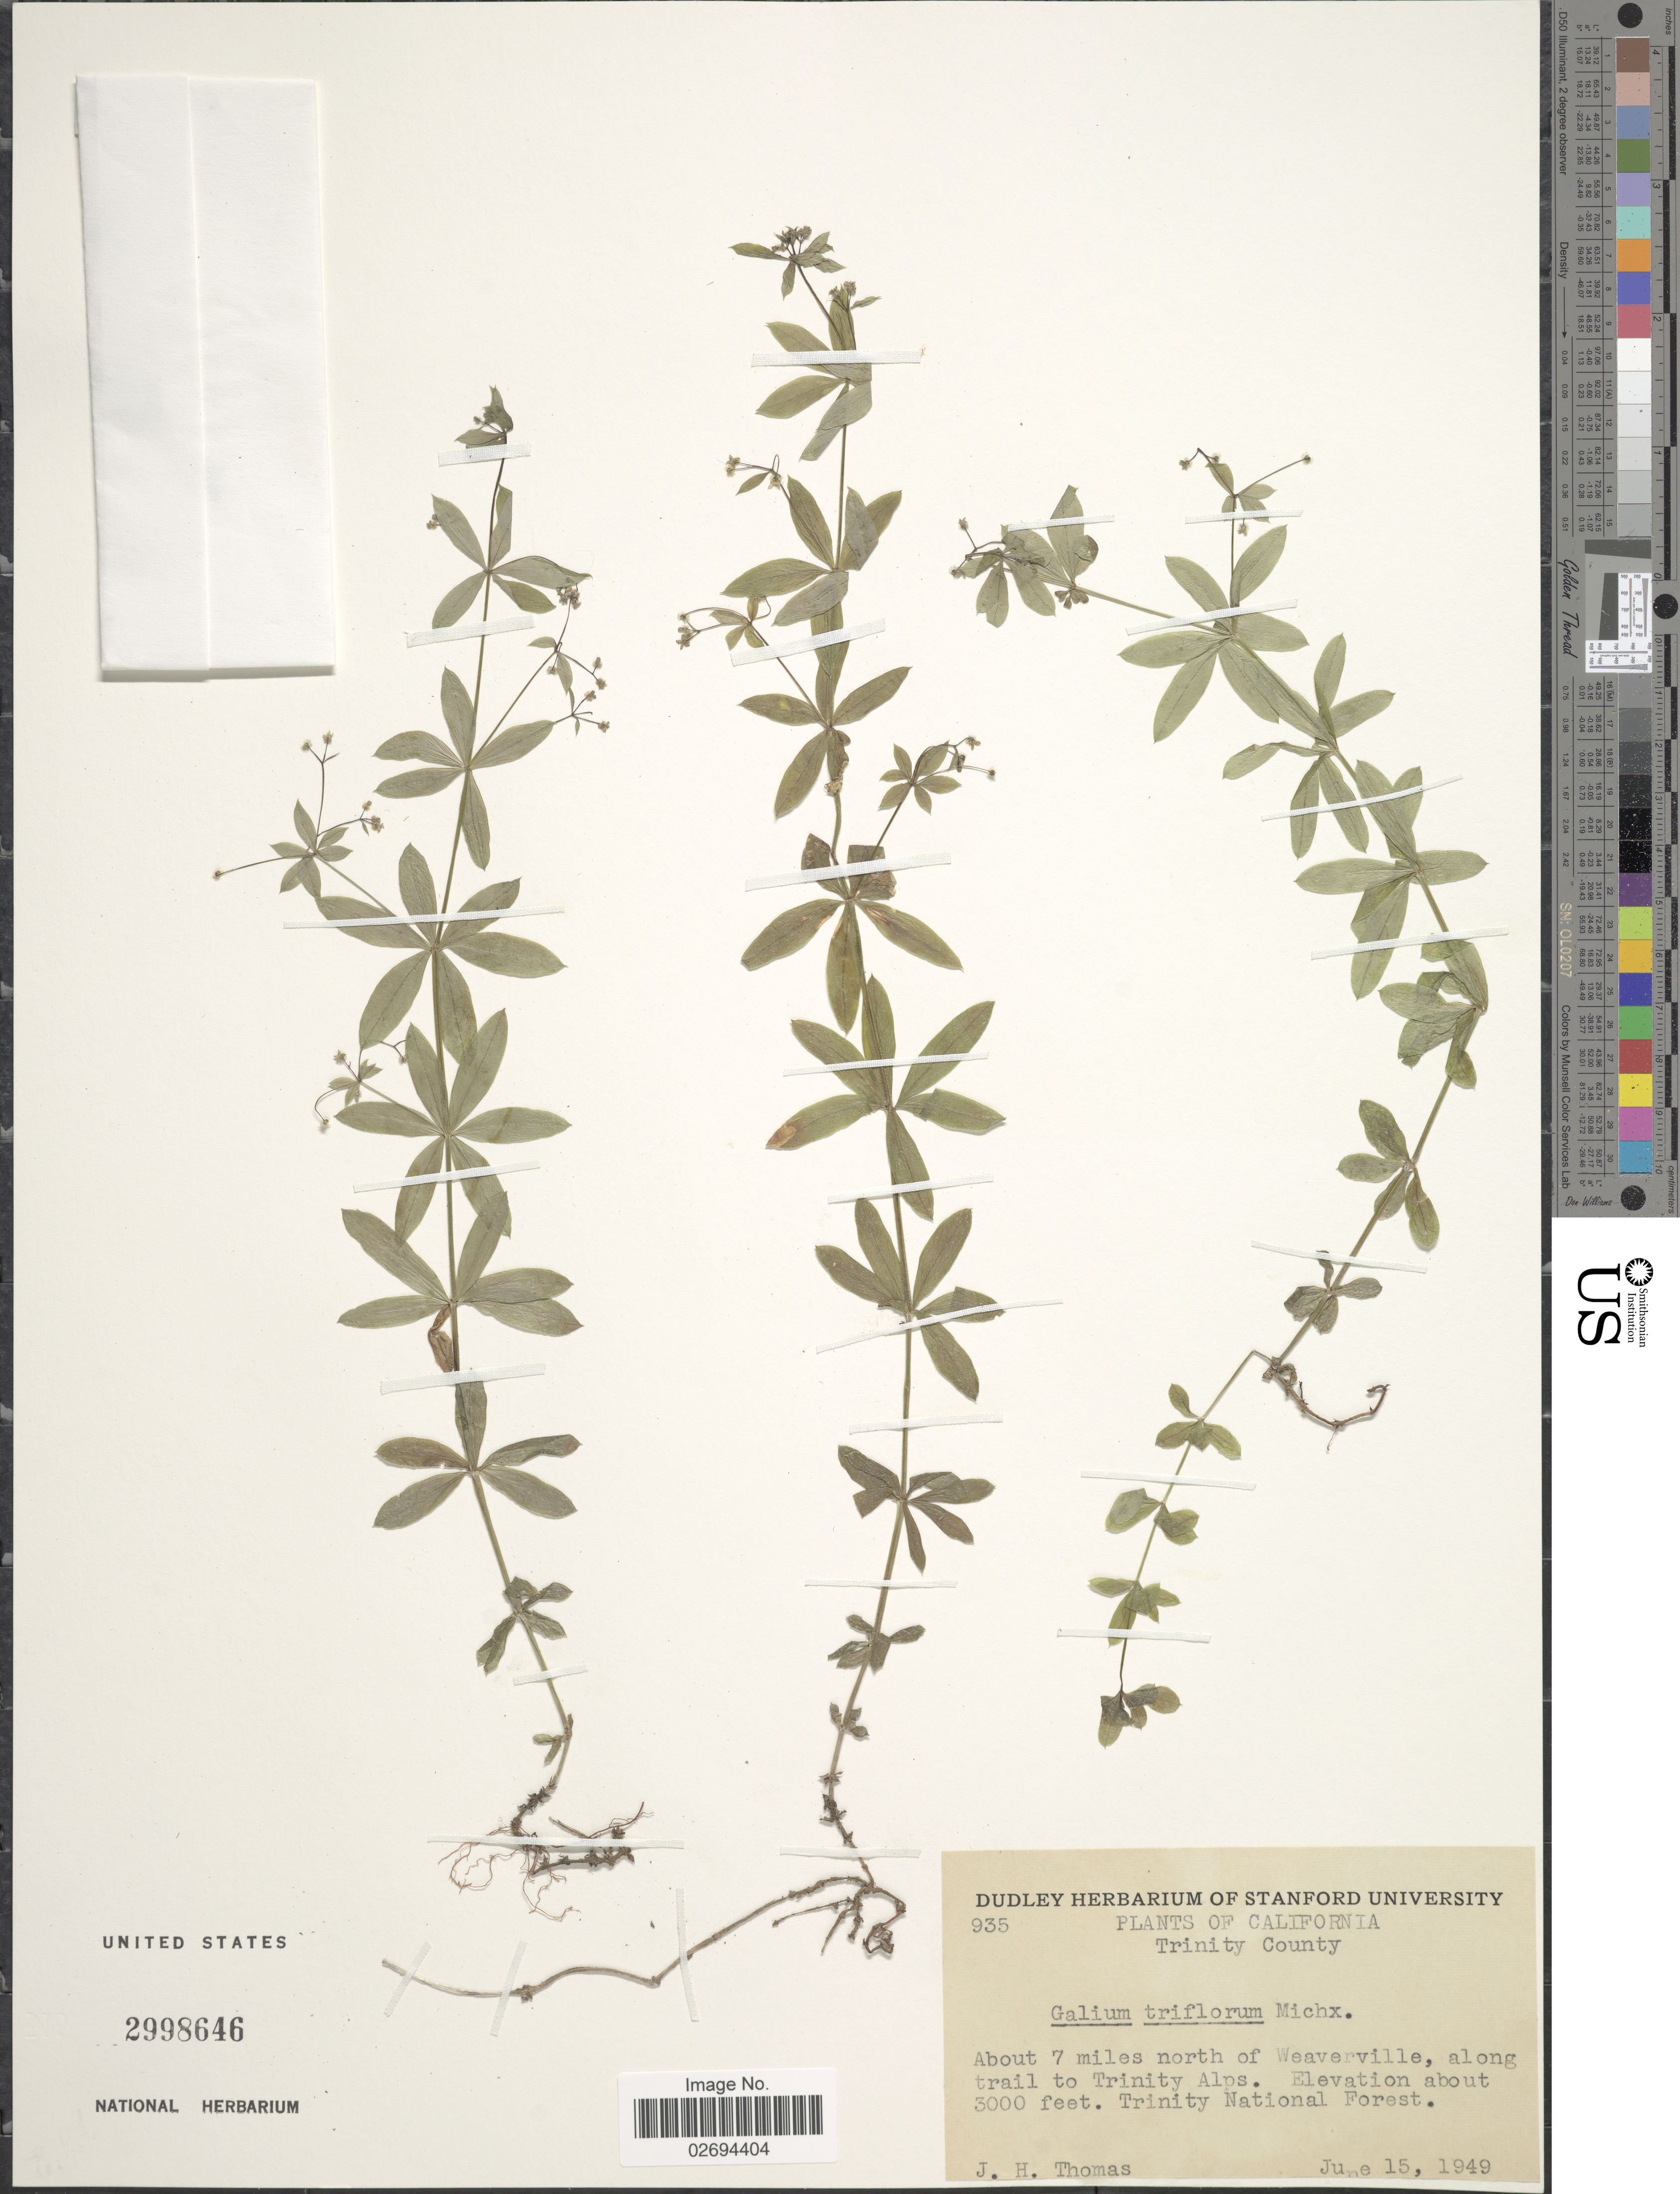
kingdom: Plantae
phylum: Tracheophyta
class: Magnoliopsida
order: Gentianales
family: Rubiaceae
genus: Galium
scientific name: Galium triflorum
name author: Michx.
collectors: J. H. Thomas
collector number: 935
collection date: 1949-06-15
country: United States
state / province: California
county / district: Trinity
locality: Trinity County. About 7 miles north of Weaverville, along trail to Trinity Alps. Trinity National Forest.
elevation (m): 914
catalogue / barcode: US 2998646